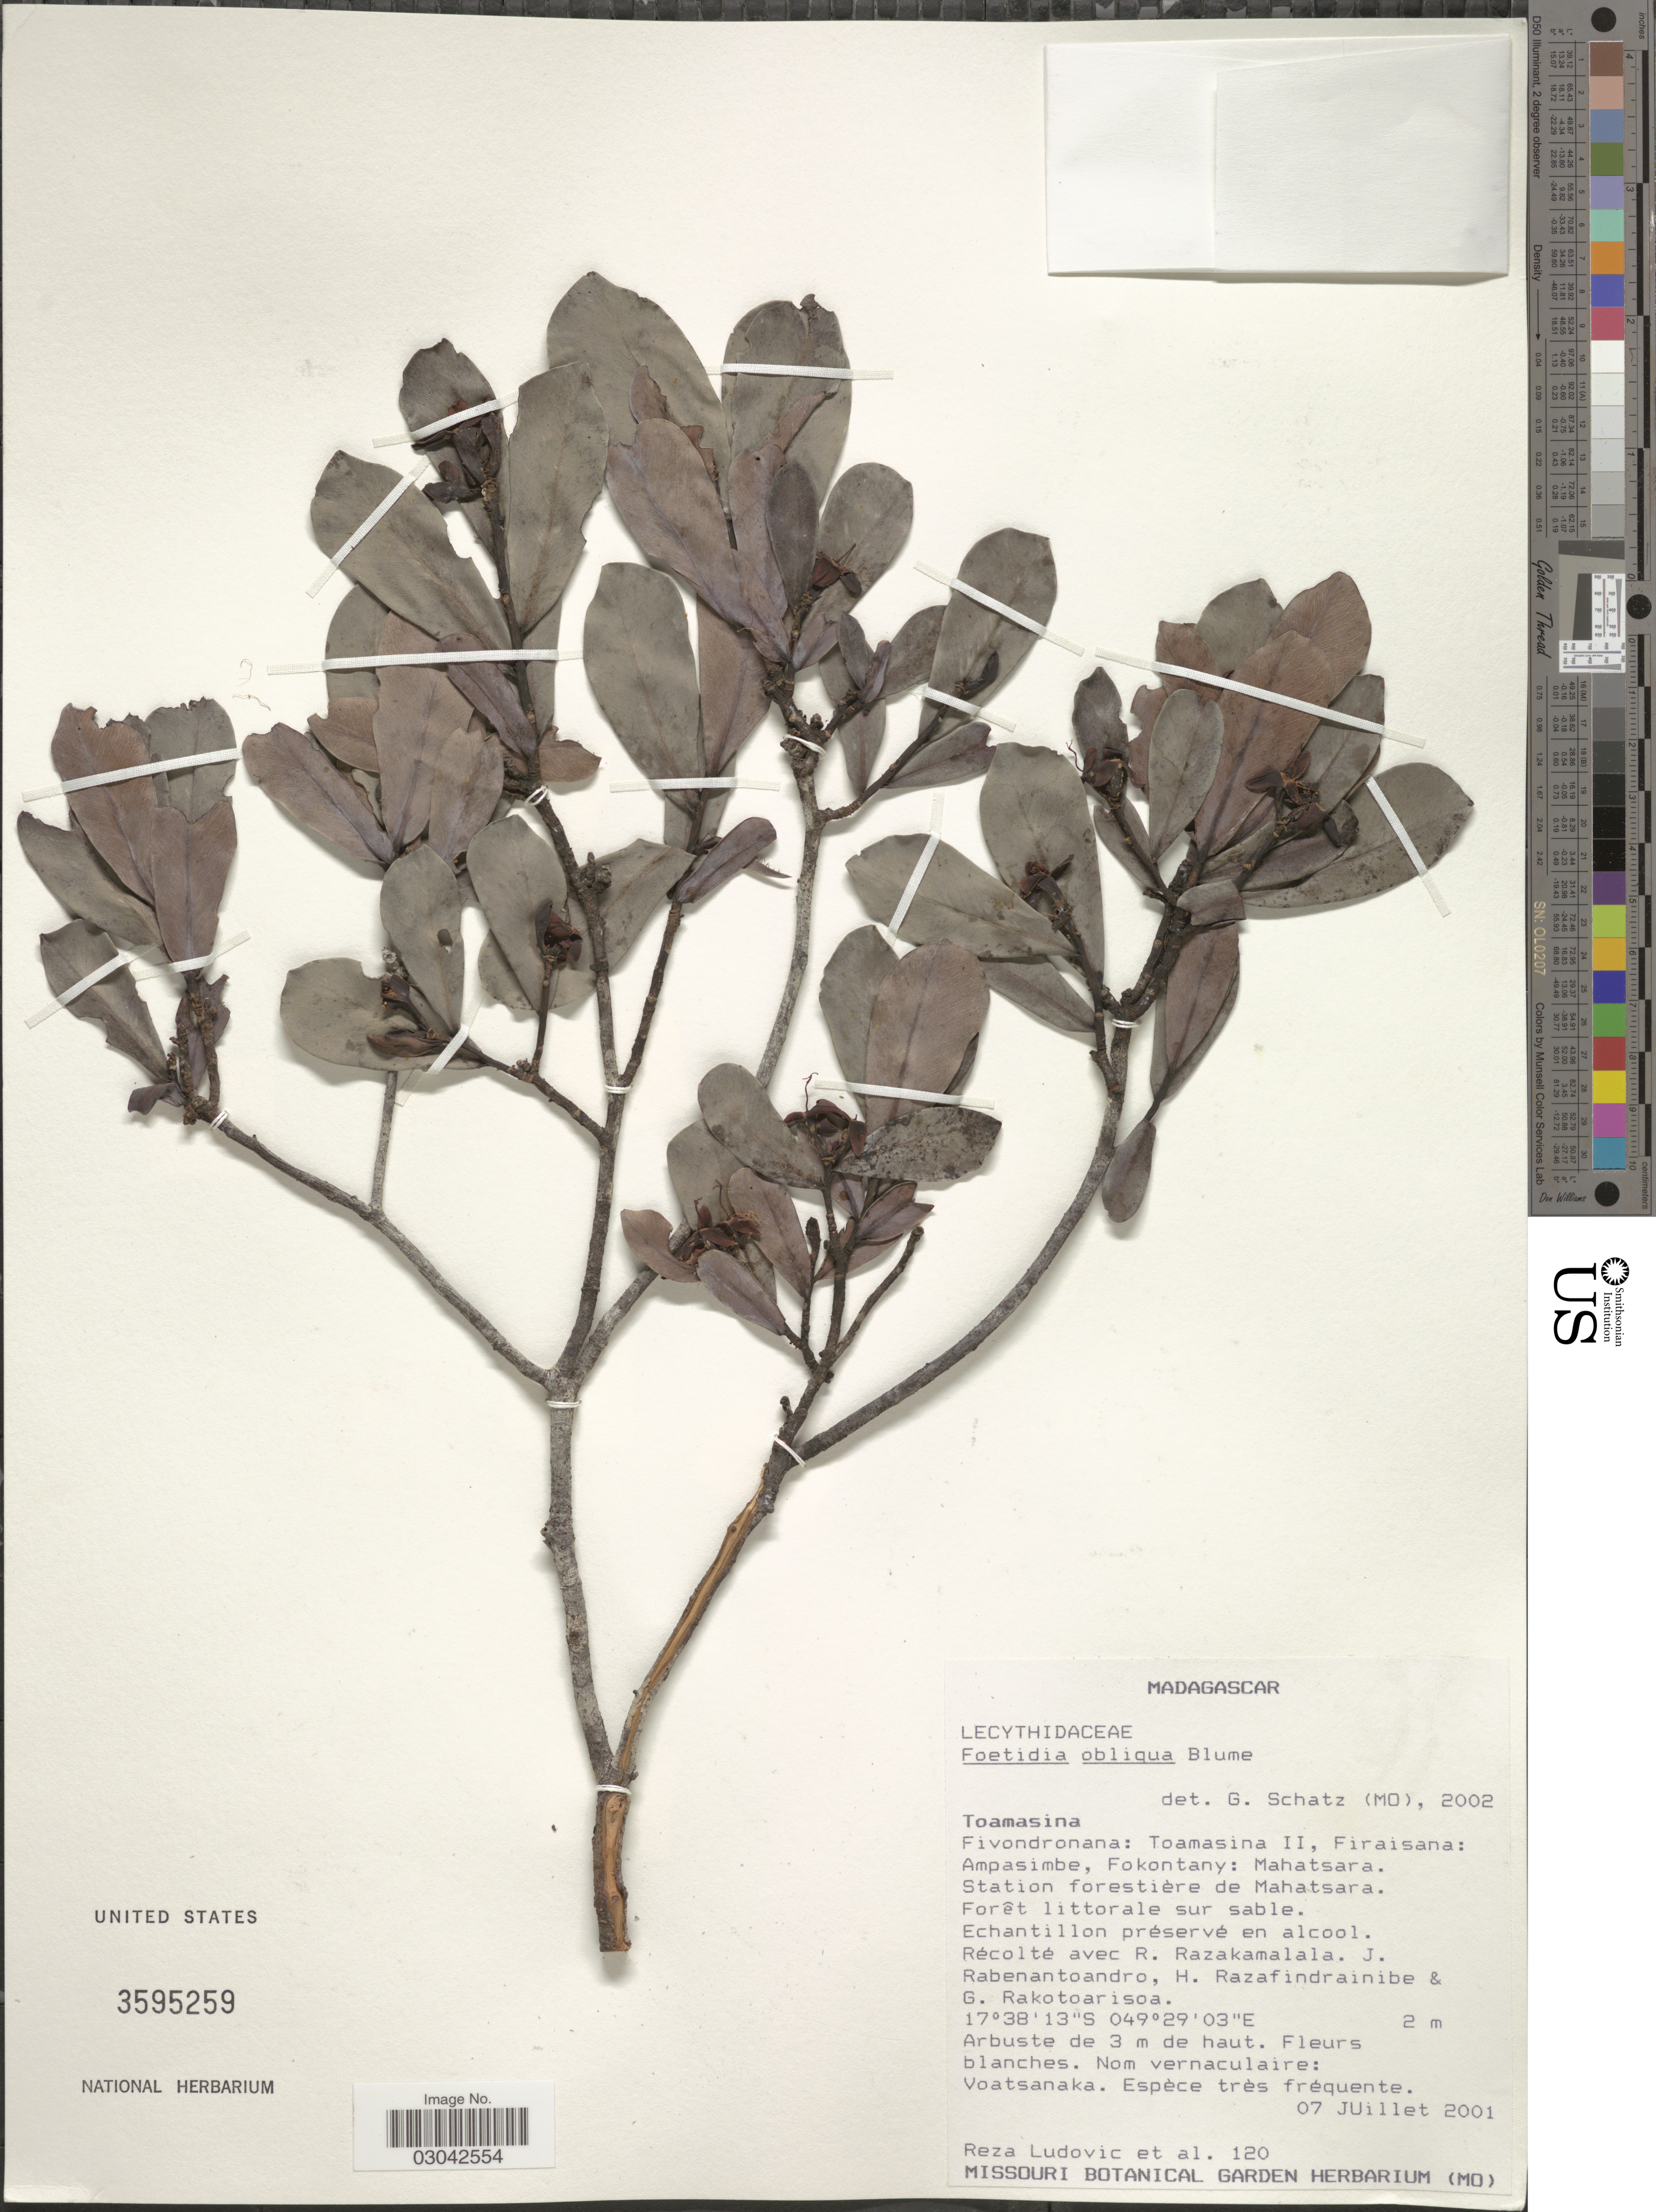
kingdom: Plantae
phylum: Tracheophyta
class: Magnoliopsida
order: Ericales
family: Lecythidaceae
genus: Foetidia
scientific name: Foetidia obliqua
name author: Blume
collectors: R. Ludovic, R. Razakamalala, J. Rabenantoandro, H. Razafindrainibe & G. Rakotoarisoa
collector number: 120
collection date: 2001-07-07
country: Madagascar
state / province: Atsinanana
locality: Fivondronana: Toamasina II, Firaisana: Ampasimbe, Fokontany: Mahatsara. Station forestière de Mahatsara.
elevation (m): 2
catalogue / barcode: US 3595259